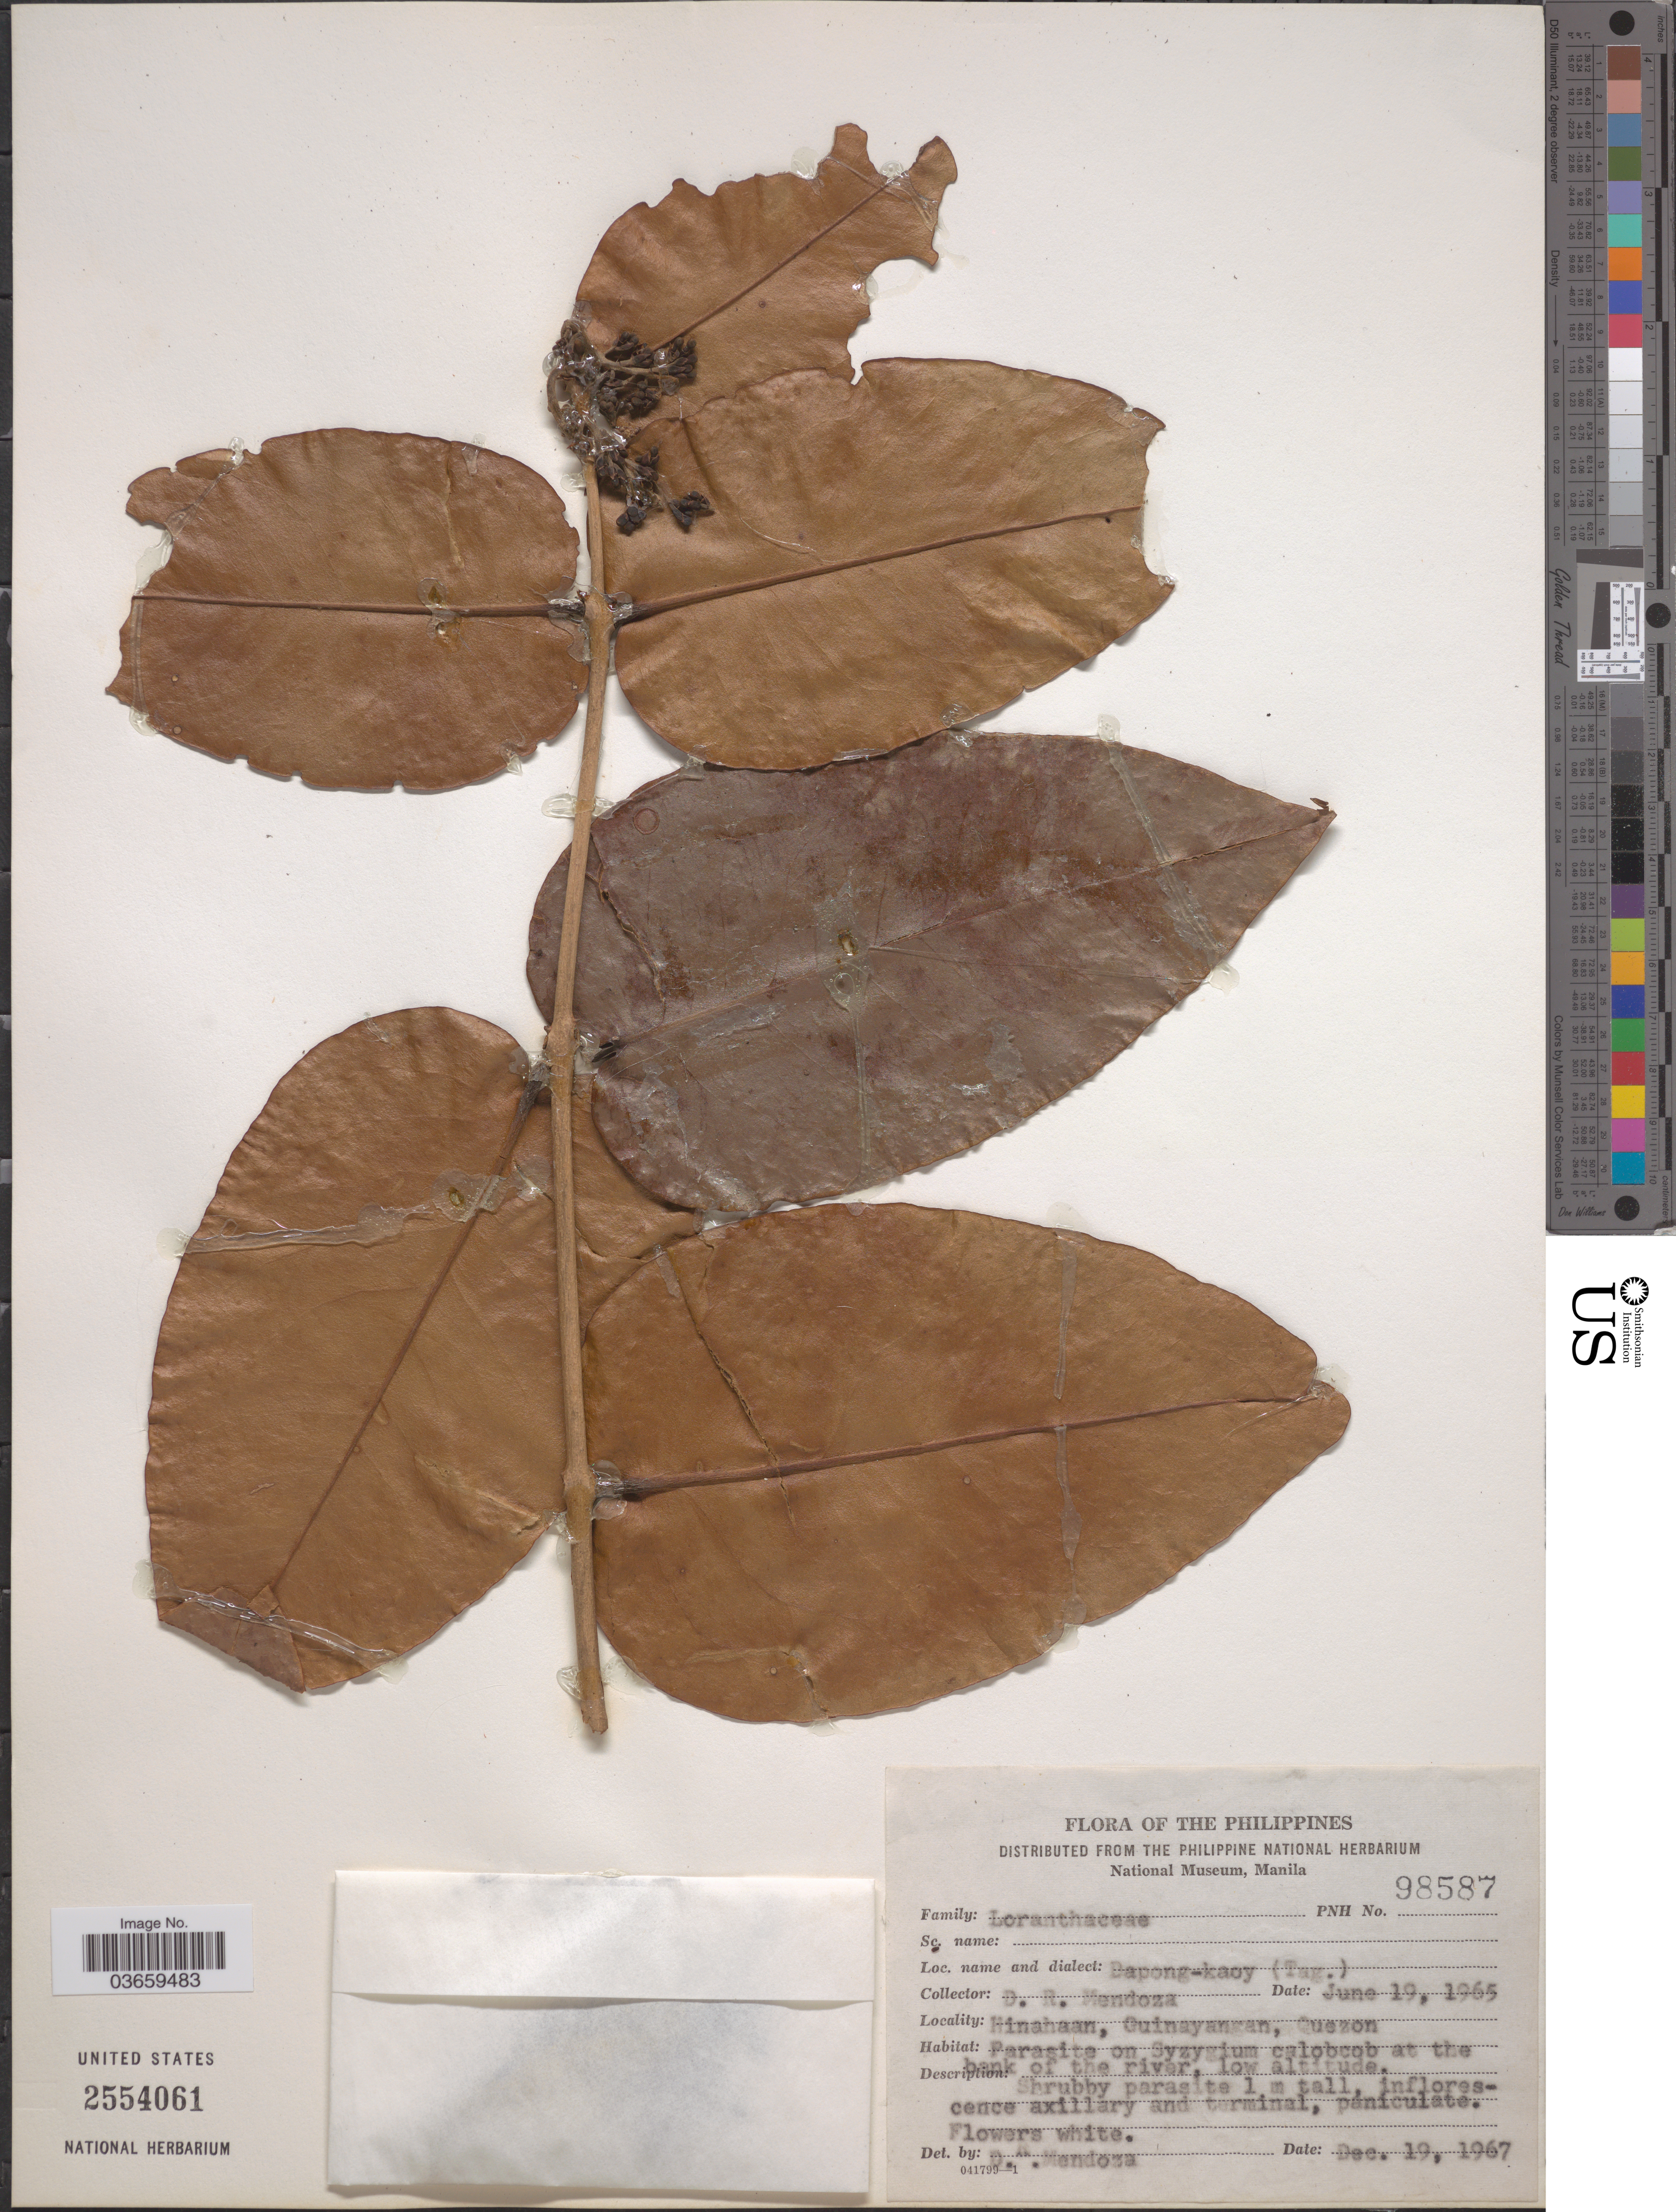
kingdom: Plantae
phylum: Tracheophyta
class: Magnoliopsida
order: Santalales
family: Loranthaceae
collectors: D. Mendoza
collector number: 98587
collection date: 1965-06-19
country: Philippines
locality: Hinahaan, Guinayangan, Quezon.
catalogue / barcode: US 2554061